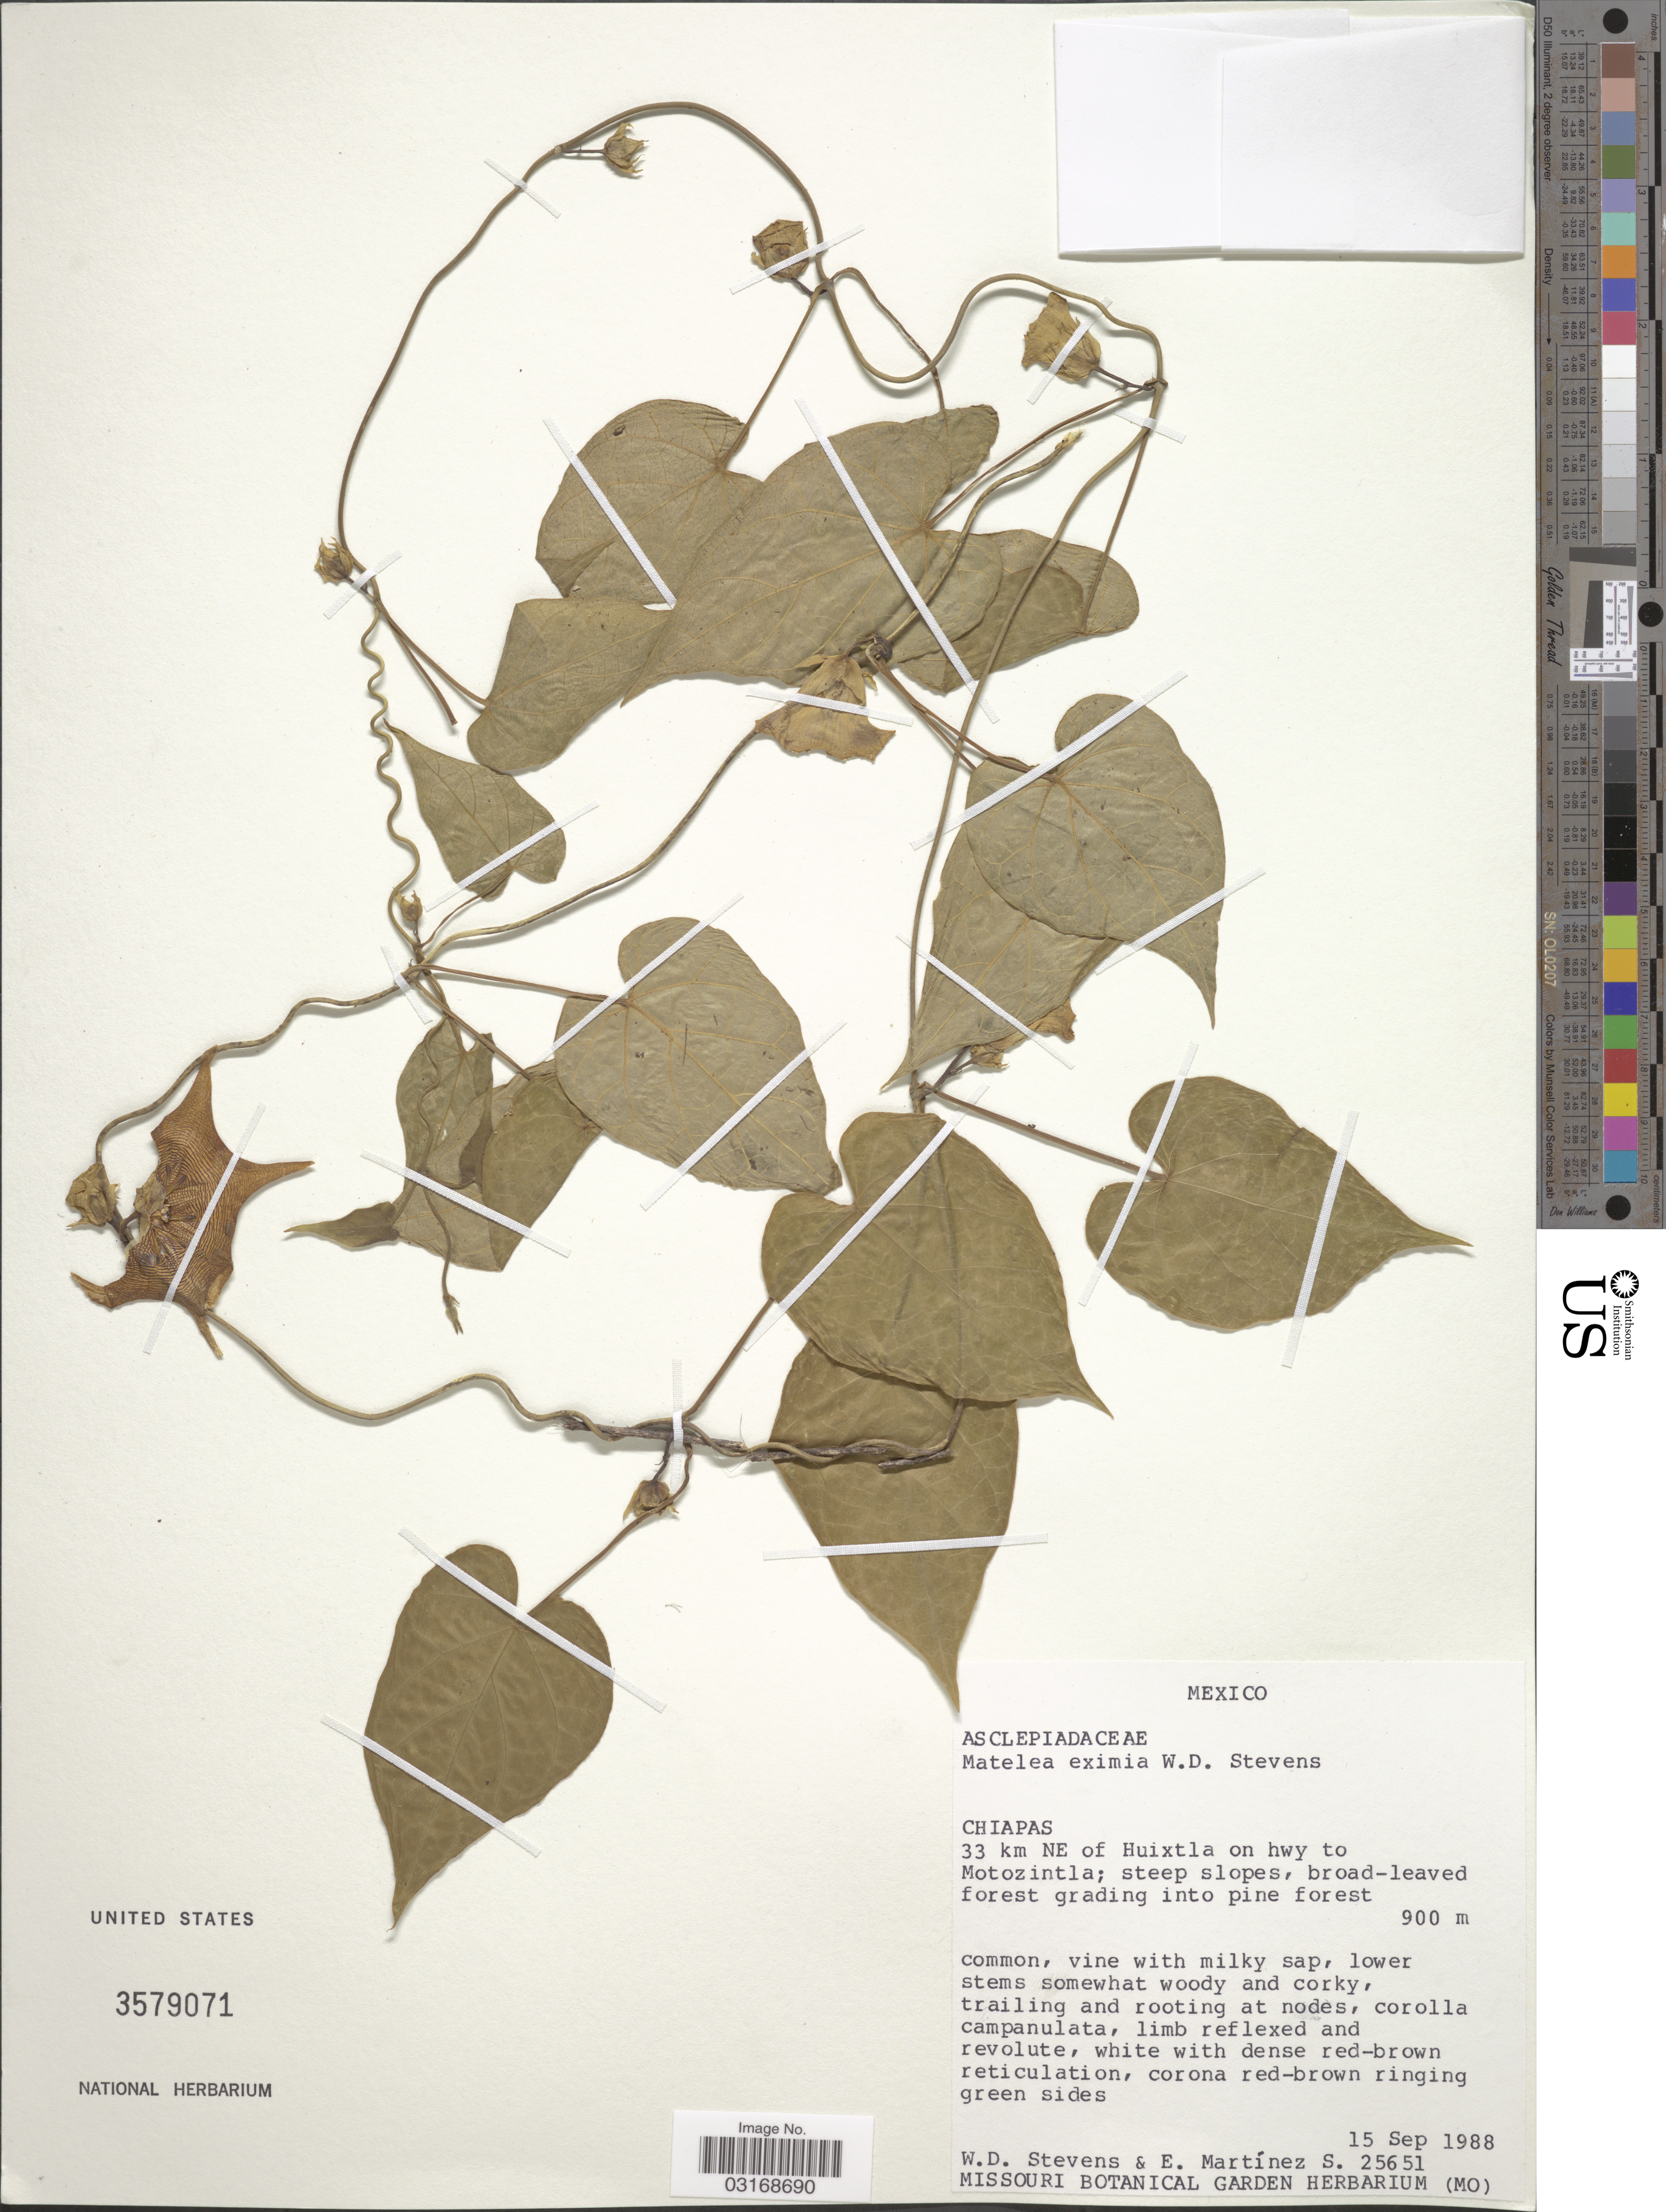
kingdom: Plantae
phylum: Tracheophyta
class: Magnoliopsida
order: Gentianales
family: Apocynaceae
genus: Matelea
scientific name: Matelea eximia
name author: W.D. Stevens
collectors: W. D. Stevens & E. M. Martínez S.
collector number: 25651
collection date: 1988-09-15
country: Mexico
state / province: Chiapas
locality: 33 km NE of Huixtla on hwy to Motozintla.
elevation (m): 900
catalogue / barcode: US 3579071